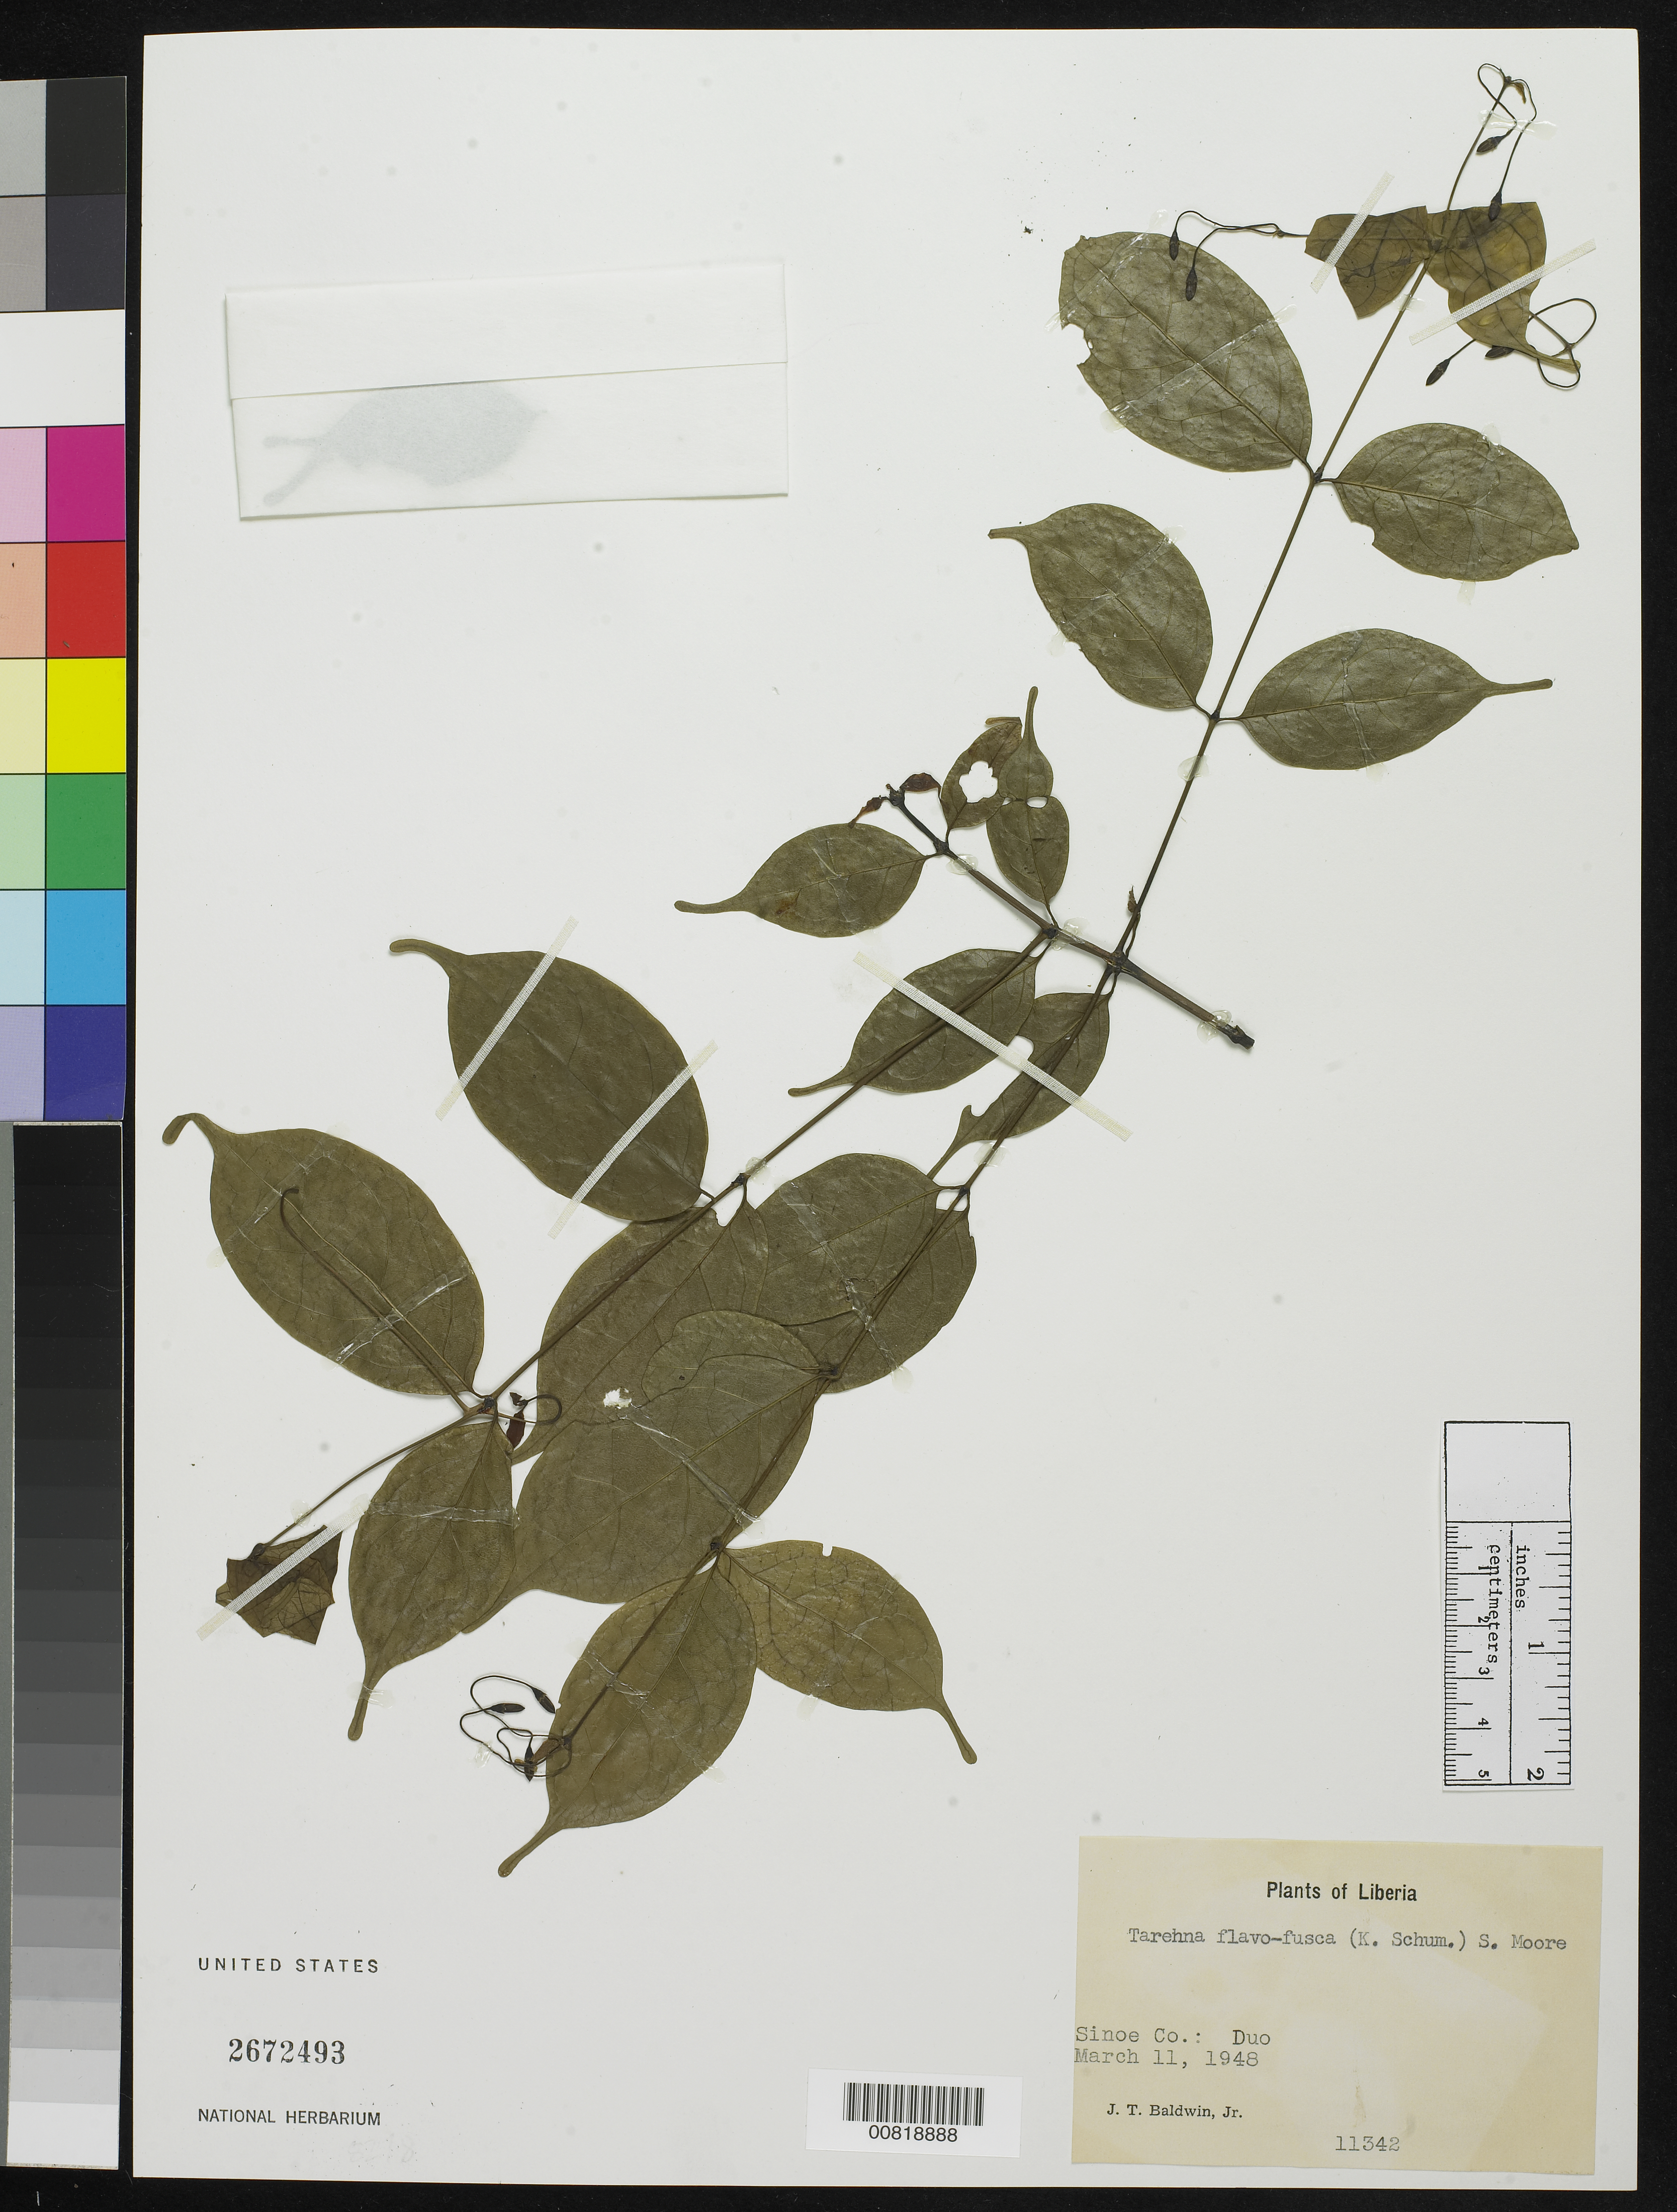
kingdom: Plantae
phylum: Tracheophyta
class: Magnoliopsida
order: Gentianales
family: Rubiaceae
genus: Tarenna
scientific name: Tarenna flavofusca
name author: S. Moore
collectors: J. T. Baldwin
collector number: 11342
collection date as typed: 11 Mar 1948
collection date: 1948-03-11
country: Liberia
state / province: Sinoe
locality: Duo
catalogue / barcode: US 2672493